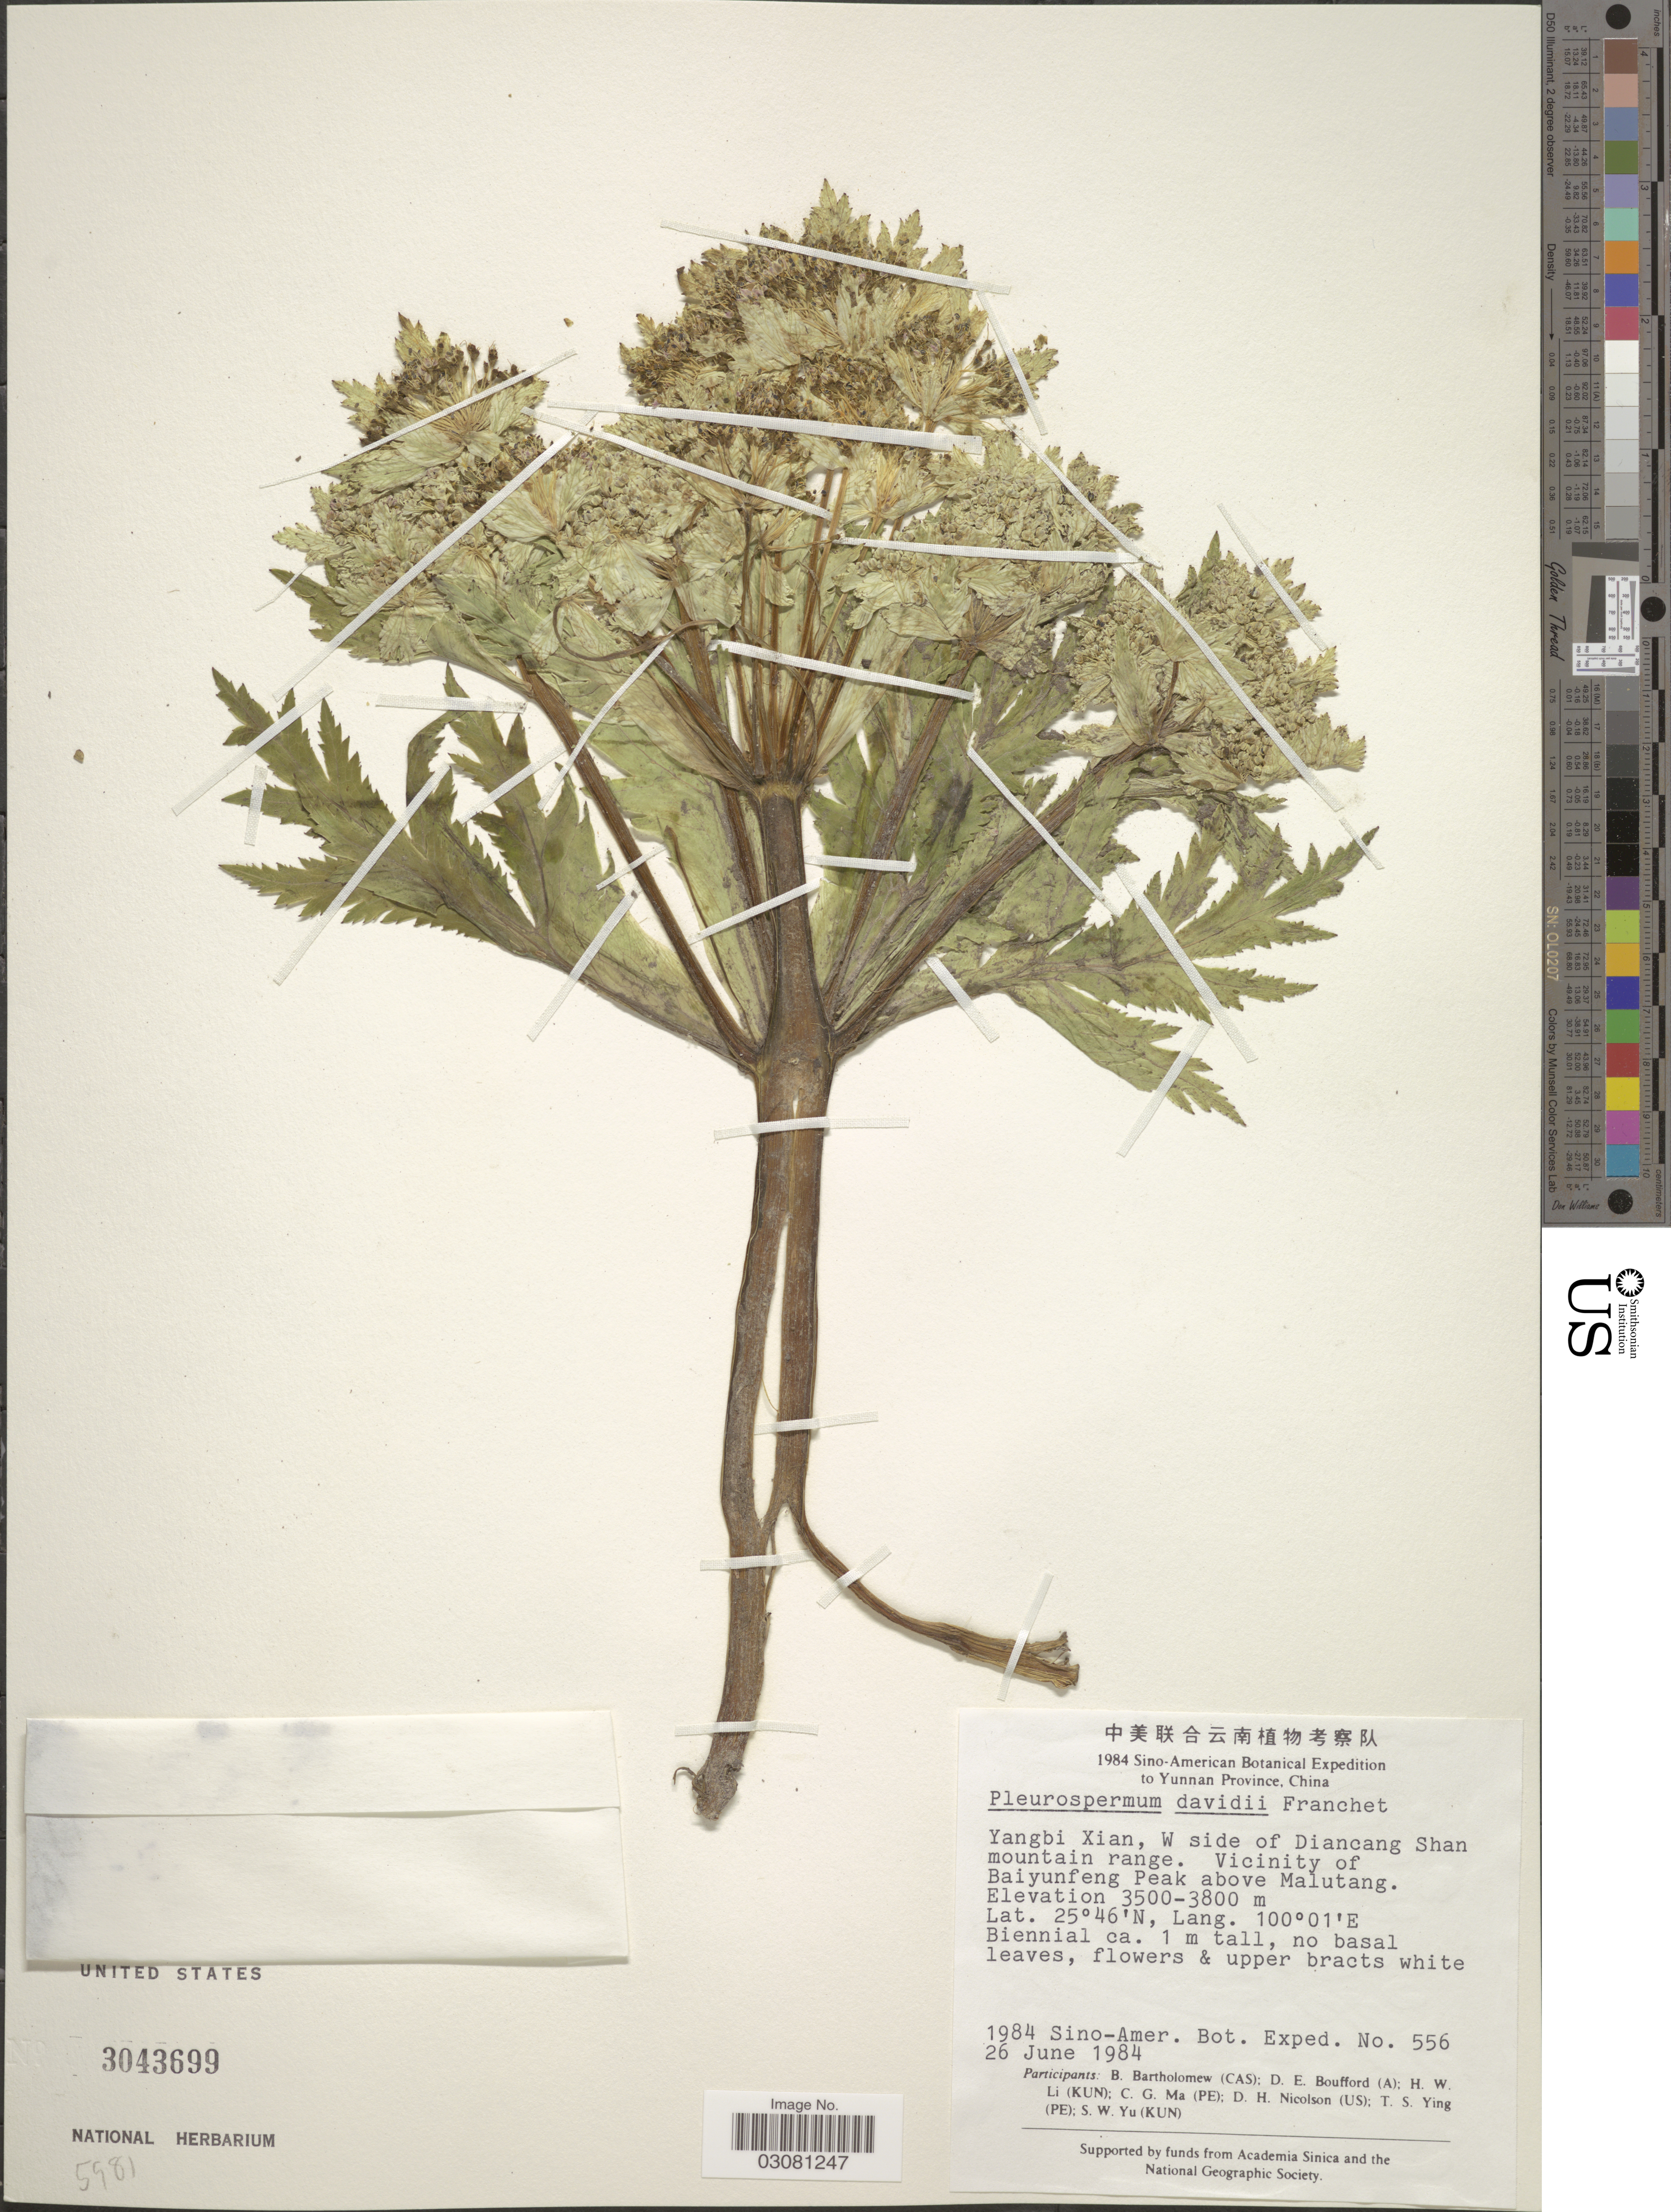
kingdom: Plantae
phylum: Tracheophyta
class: Magnoliopsida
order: Apiales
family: Apiaceae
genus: Pleurospermum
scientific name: Pleurospermum davidii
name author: Franch.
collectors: Sino-Amer. Bot. Exped. 1984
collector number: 556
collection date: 1984-06-26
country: China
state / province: Yunnan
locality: Yangbi Xian, W side of Diancang Shan mountain range. Vicinity of Baiyunfeng Peak above Malutang.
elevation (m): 3500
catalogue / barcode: US 3043699